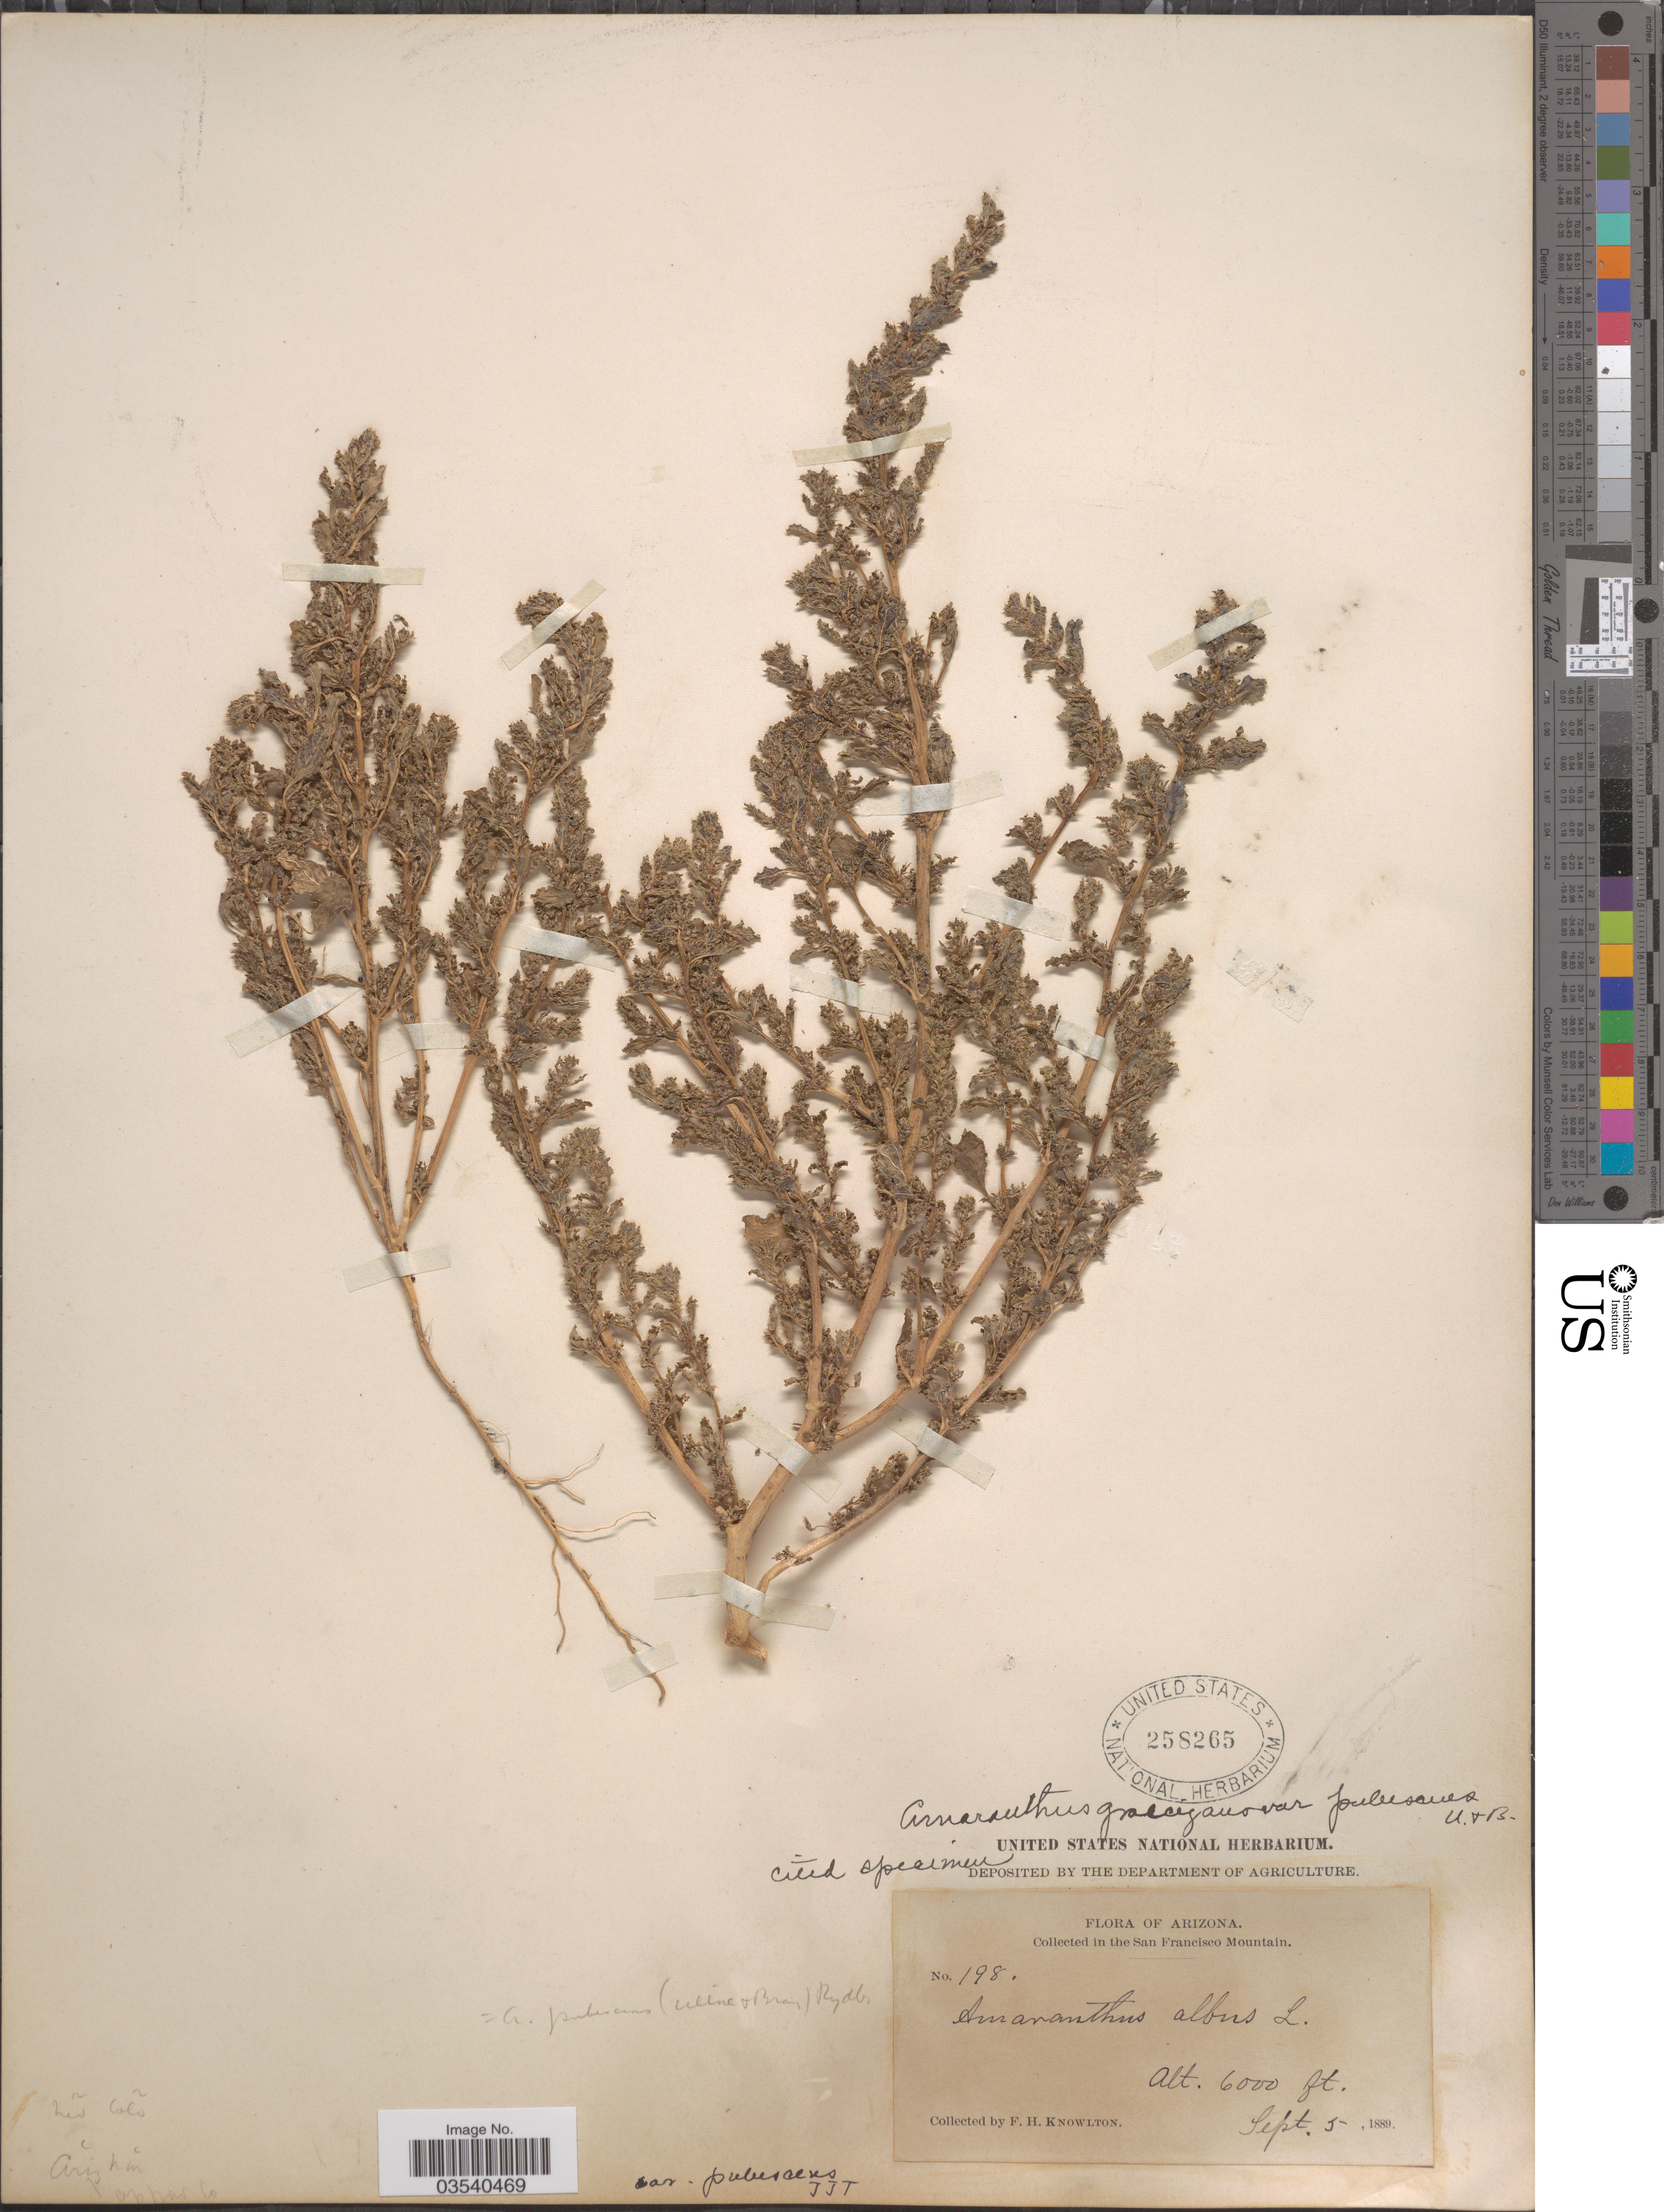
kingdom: Plantae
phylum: Tracheophyta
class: Magnoliopsida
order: Caryophyllales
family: Amaranthaceae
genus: Amaranthus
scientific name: Amaranthus graecizans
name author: L.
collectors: F. H. Knowlton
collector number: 198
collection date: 1889-09-05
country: United States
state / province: Arizona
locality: San Francisco Mountain.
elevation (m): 1829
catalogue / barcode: US 258265